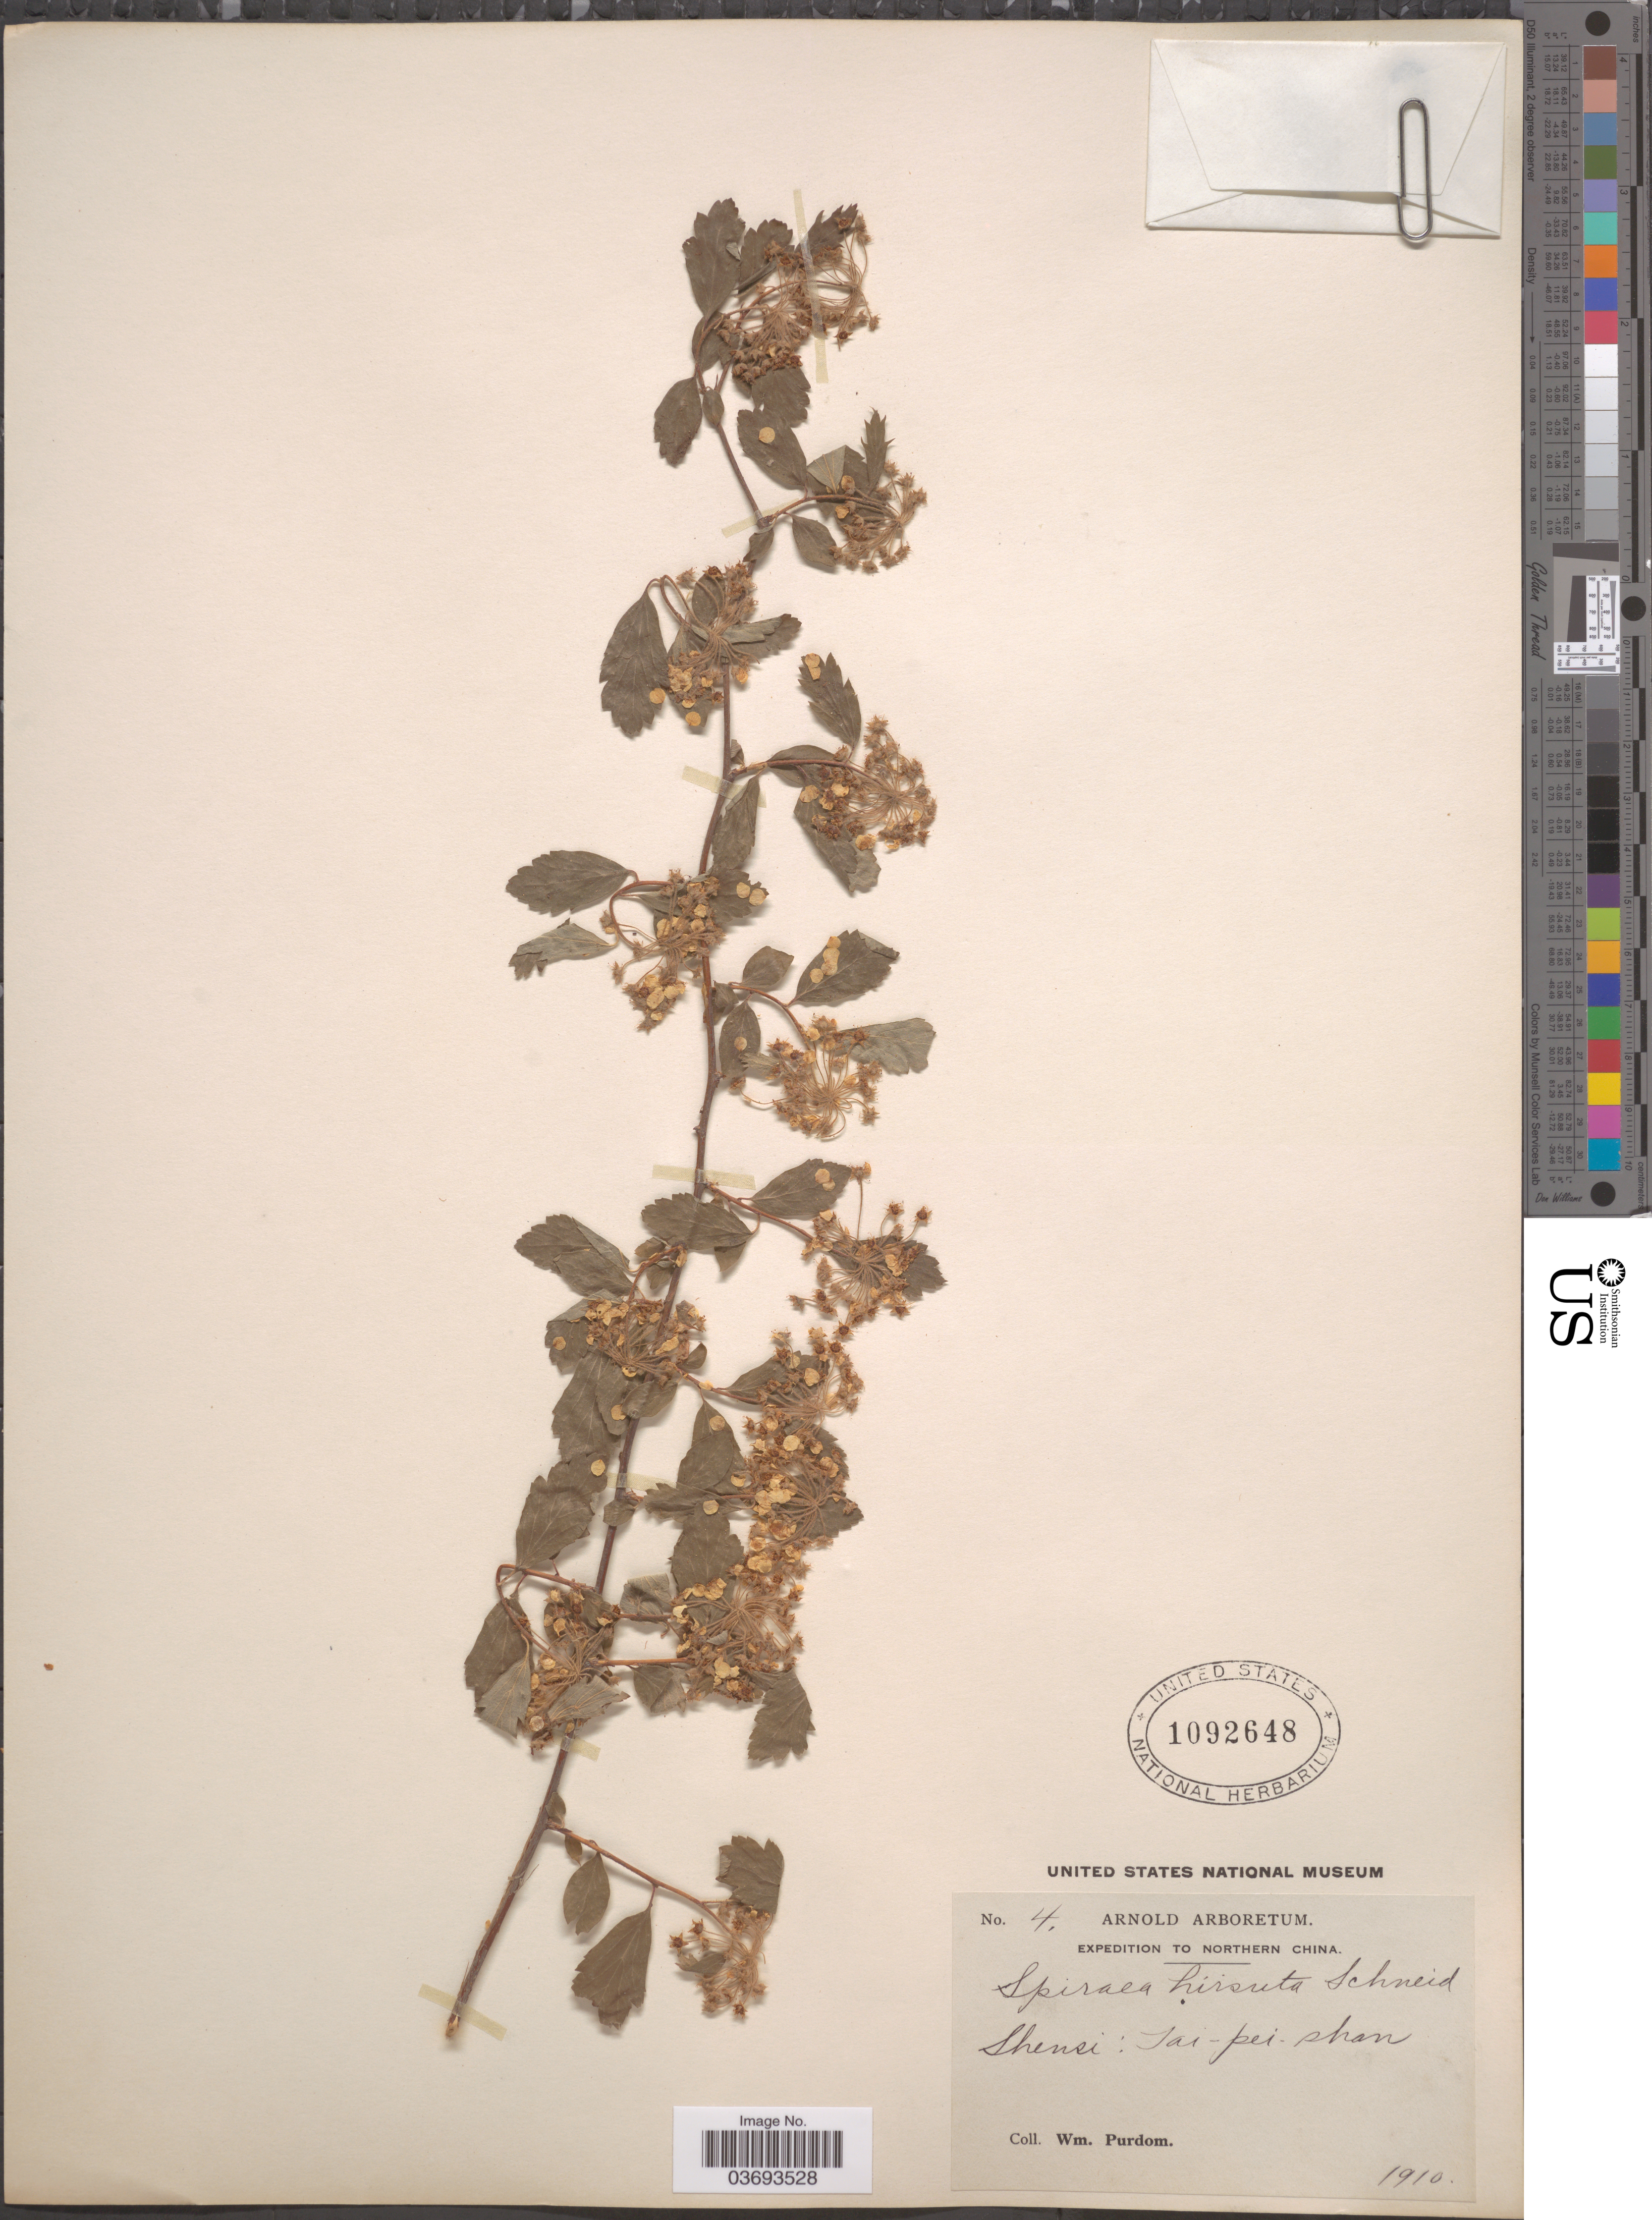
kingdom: Plantae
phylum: Tracheophyta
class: Magnoliopsida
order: Rosales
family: Rosaceae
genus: Spiraea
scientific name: Spiraea hirsuta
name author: (Hemsl.) C.K. Schneid.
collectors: W. Purdom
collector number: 4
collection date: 1910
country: China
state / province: Shaanxi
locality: Northern China. Shensi: Tai-pei-shan.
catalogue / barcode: US 1092648